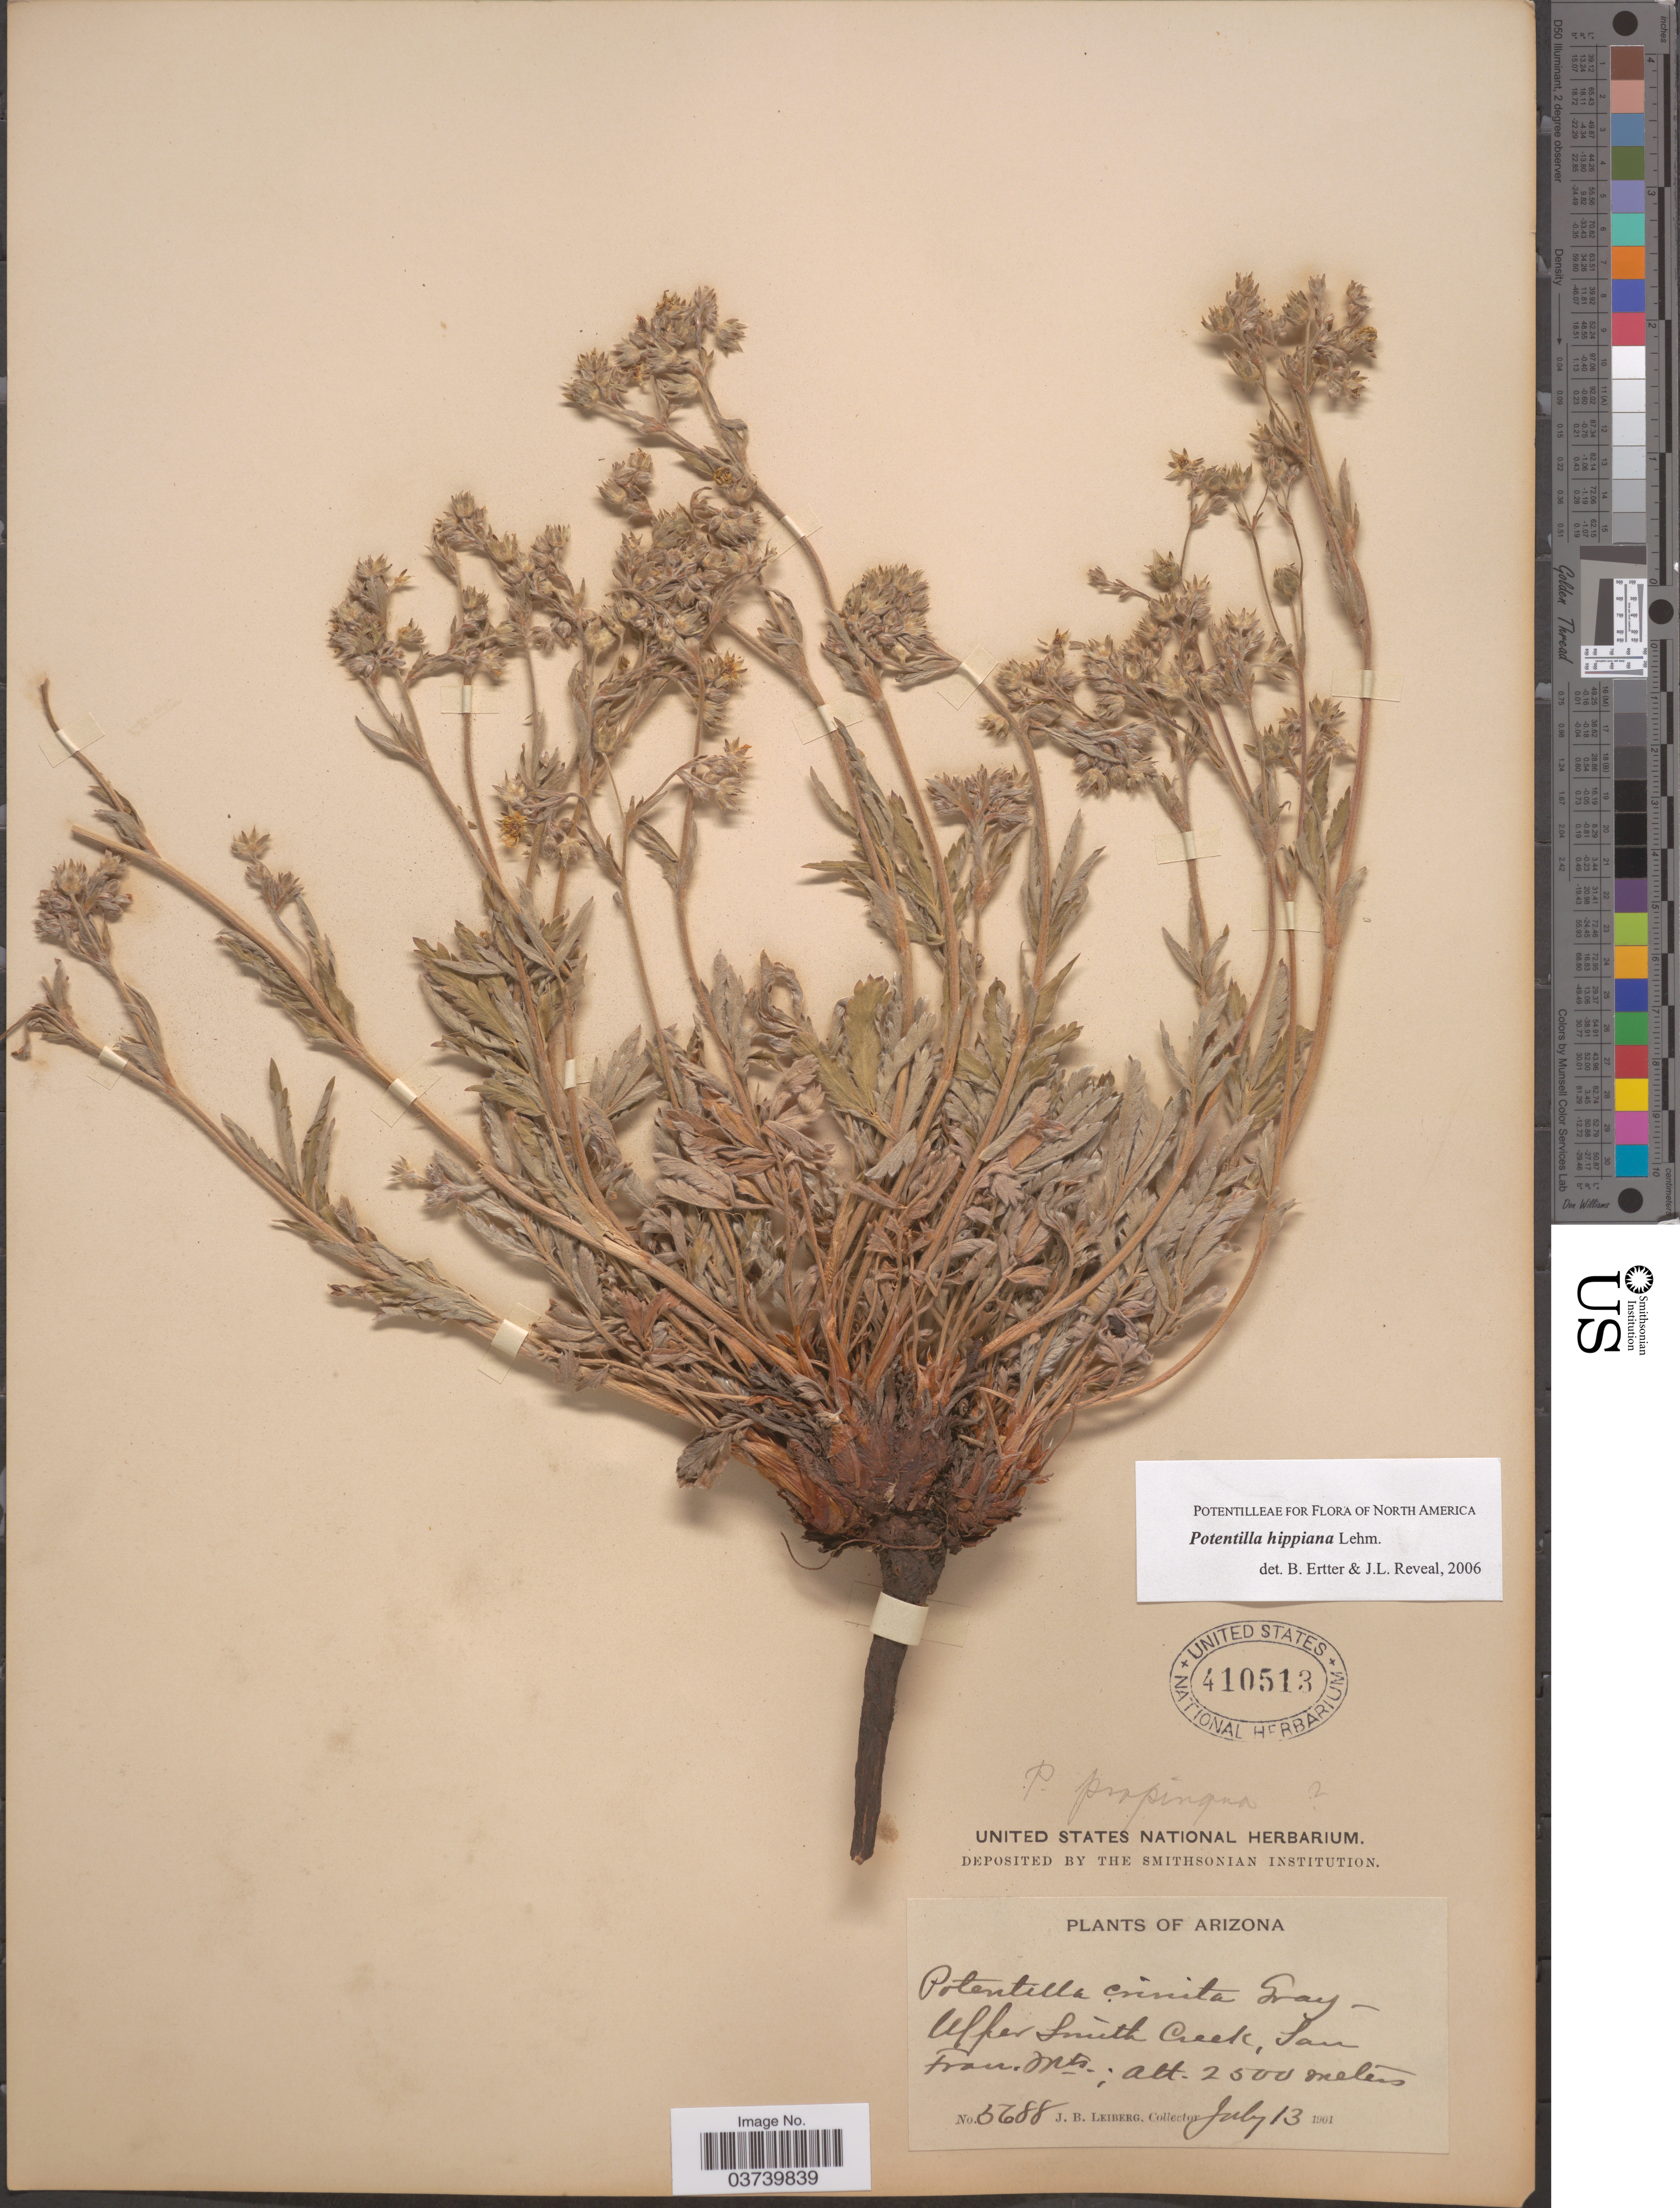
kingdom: Plantae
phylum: Tracheophyta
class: Magnoliopsida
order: Rosales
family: Rosaceae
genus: Potentilla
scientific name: Potentilla hippiana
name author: Lehm.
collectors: J. B. Leiberg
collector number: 5688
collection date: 1901-07-13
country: United States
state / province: Arizona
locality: Upper Smith Creek, San Fran. Mts.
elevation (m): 2500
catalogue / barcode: US 410513